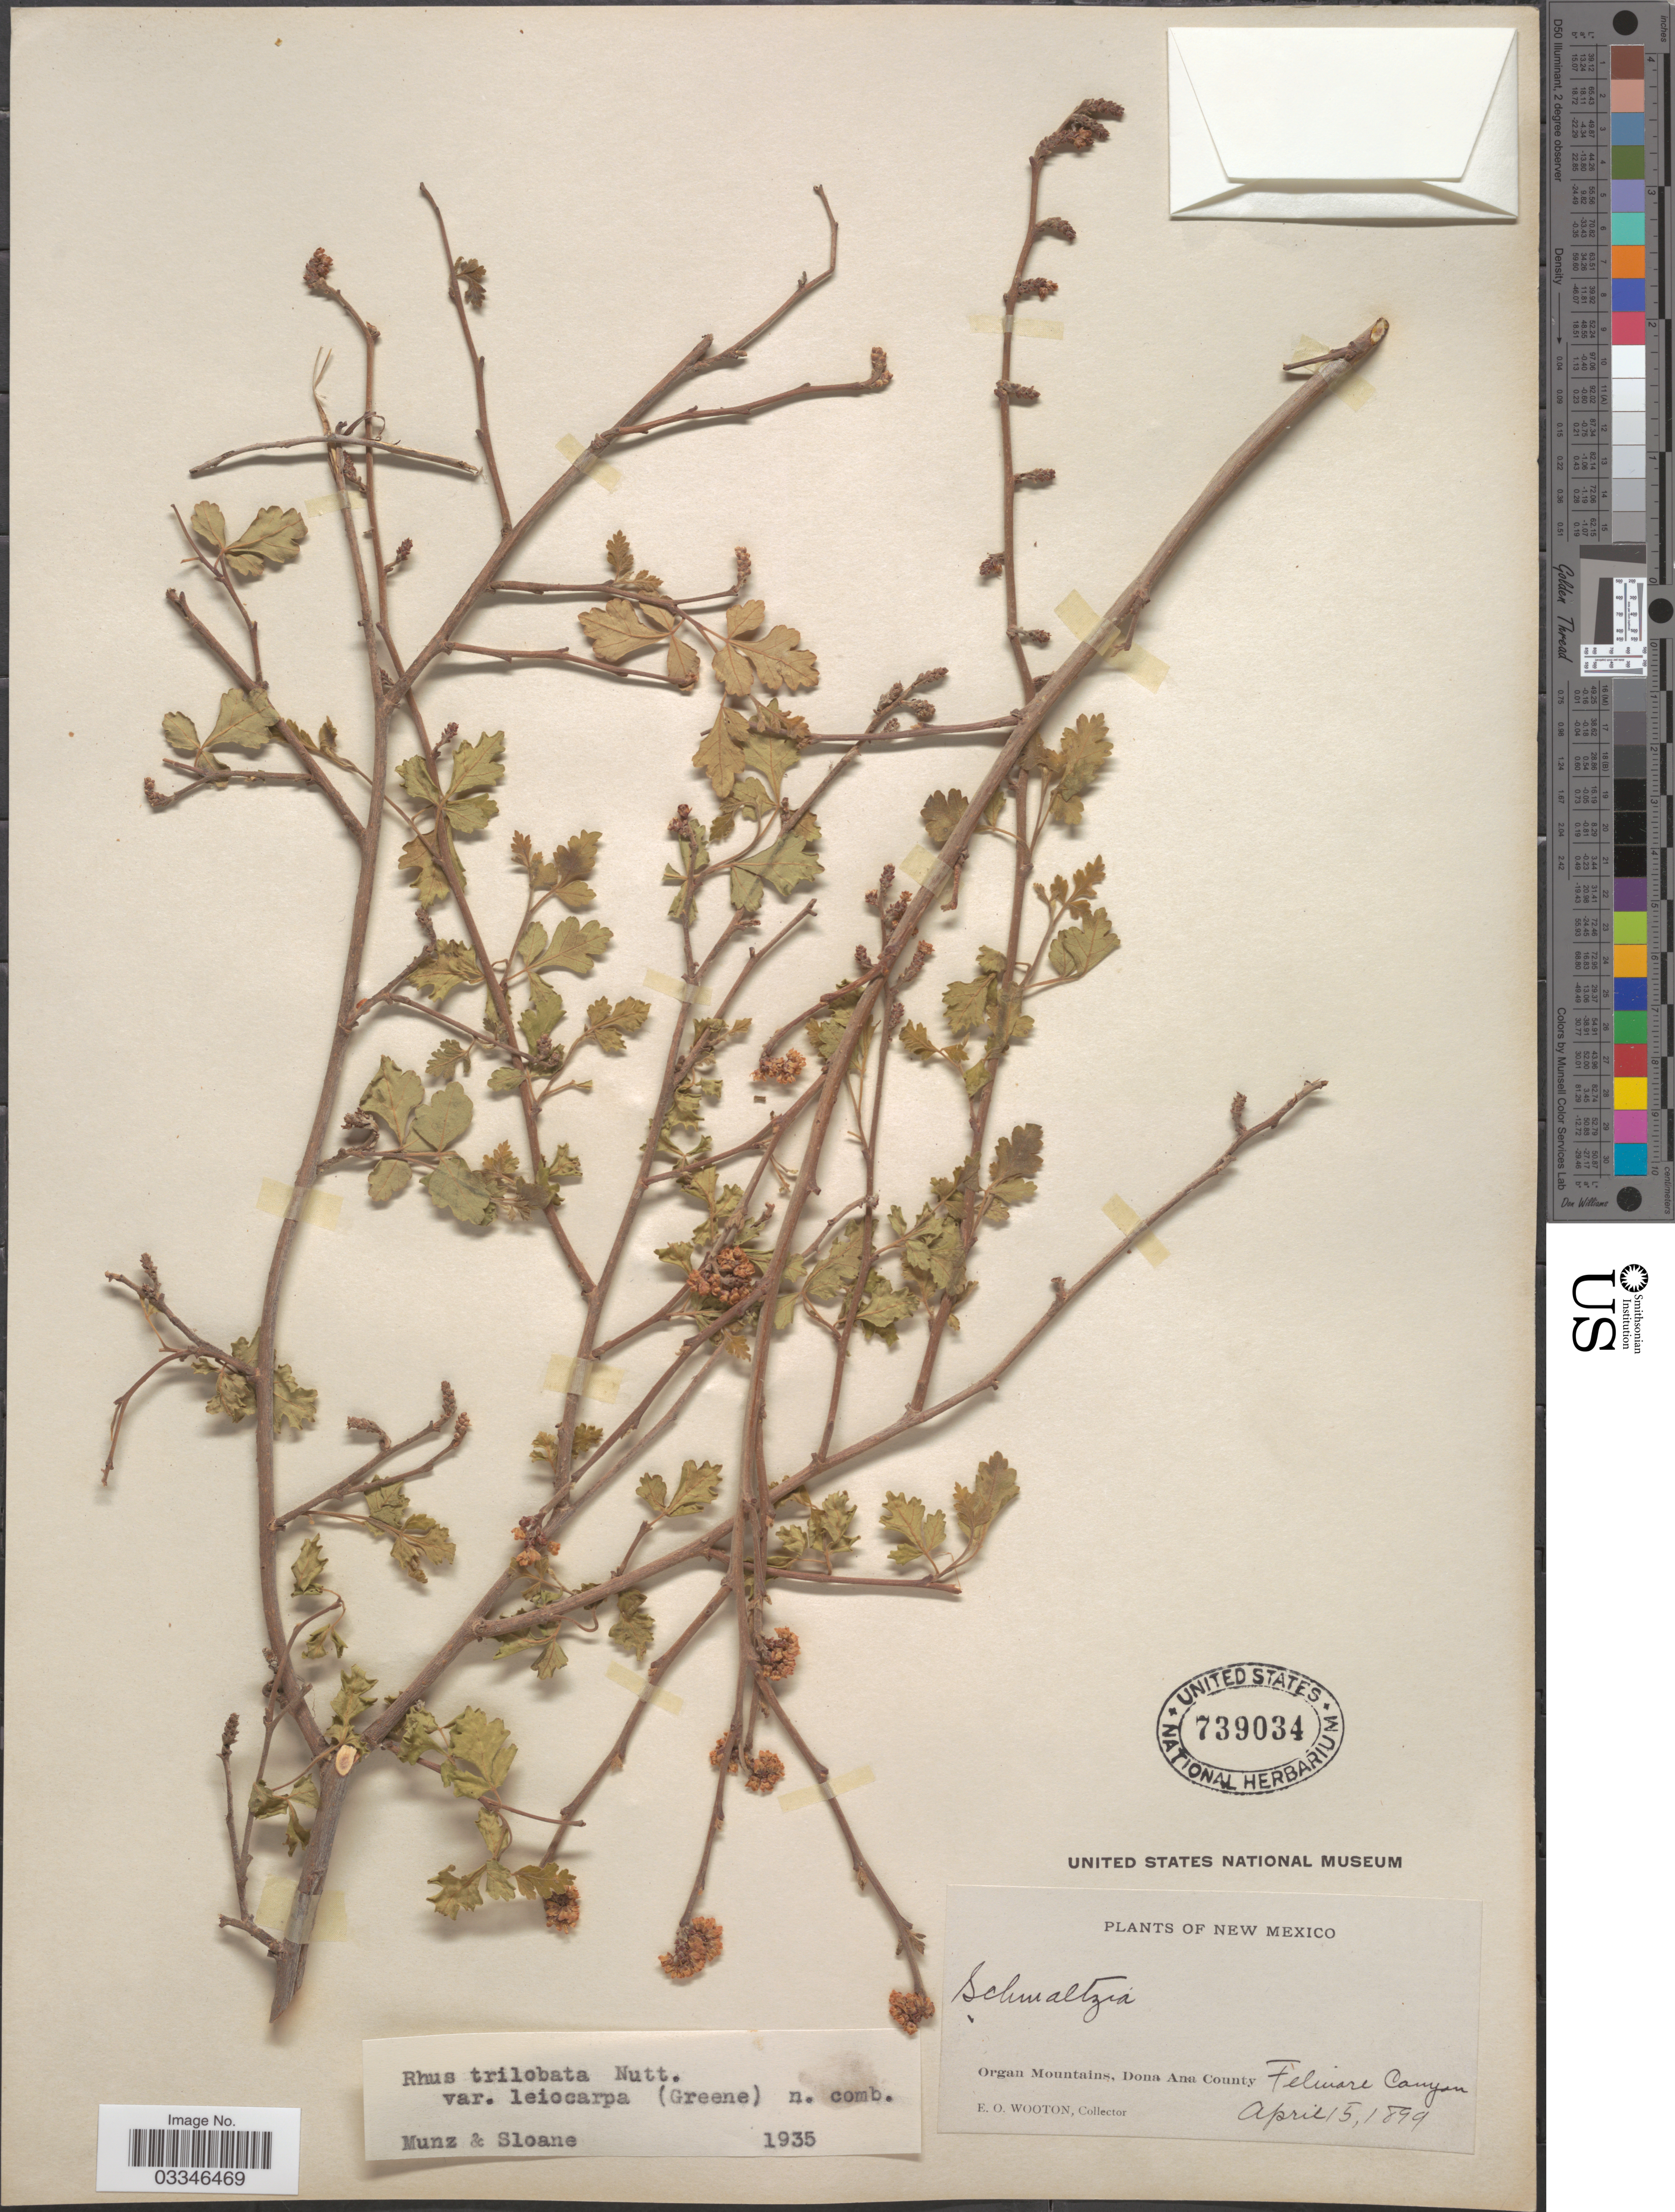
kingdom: Plantae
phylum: Tracheophyta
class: Magnoliopsida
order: Sapindales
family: Anacardiaceae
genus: Rhus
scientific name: Rhus trilobata var. leiocarpa (Greene) Munz & Sloane ined.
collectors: E. O. Wooton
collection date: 1899-04-15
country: United States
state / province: New Mexico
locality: Organ Mountains, Dona Ana County, Felware Canyon.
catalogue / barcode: US 739034